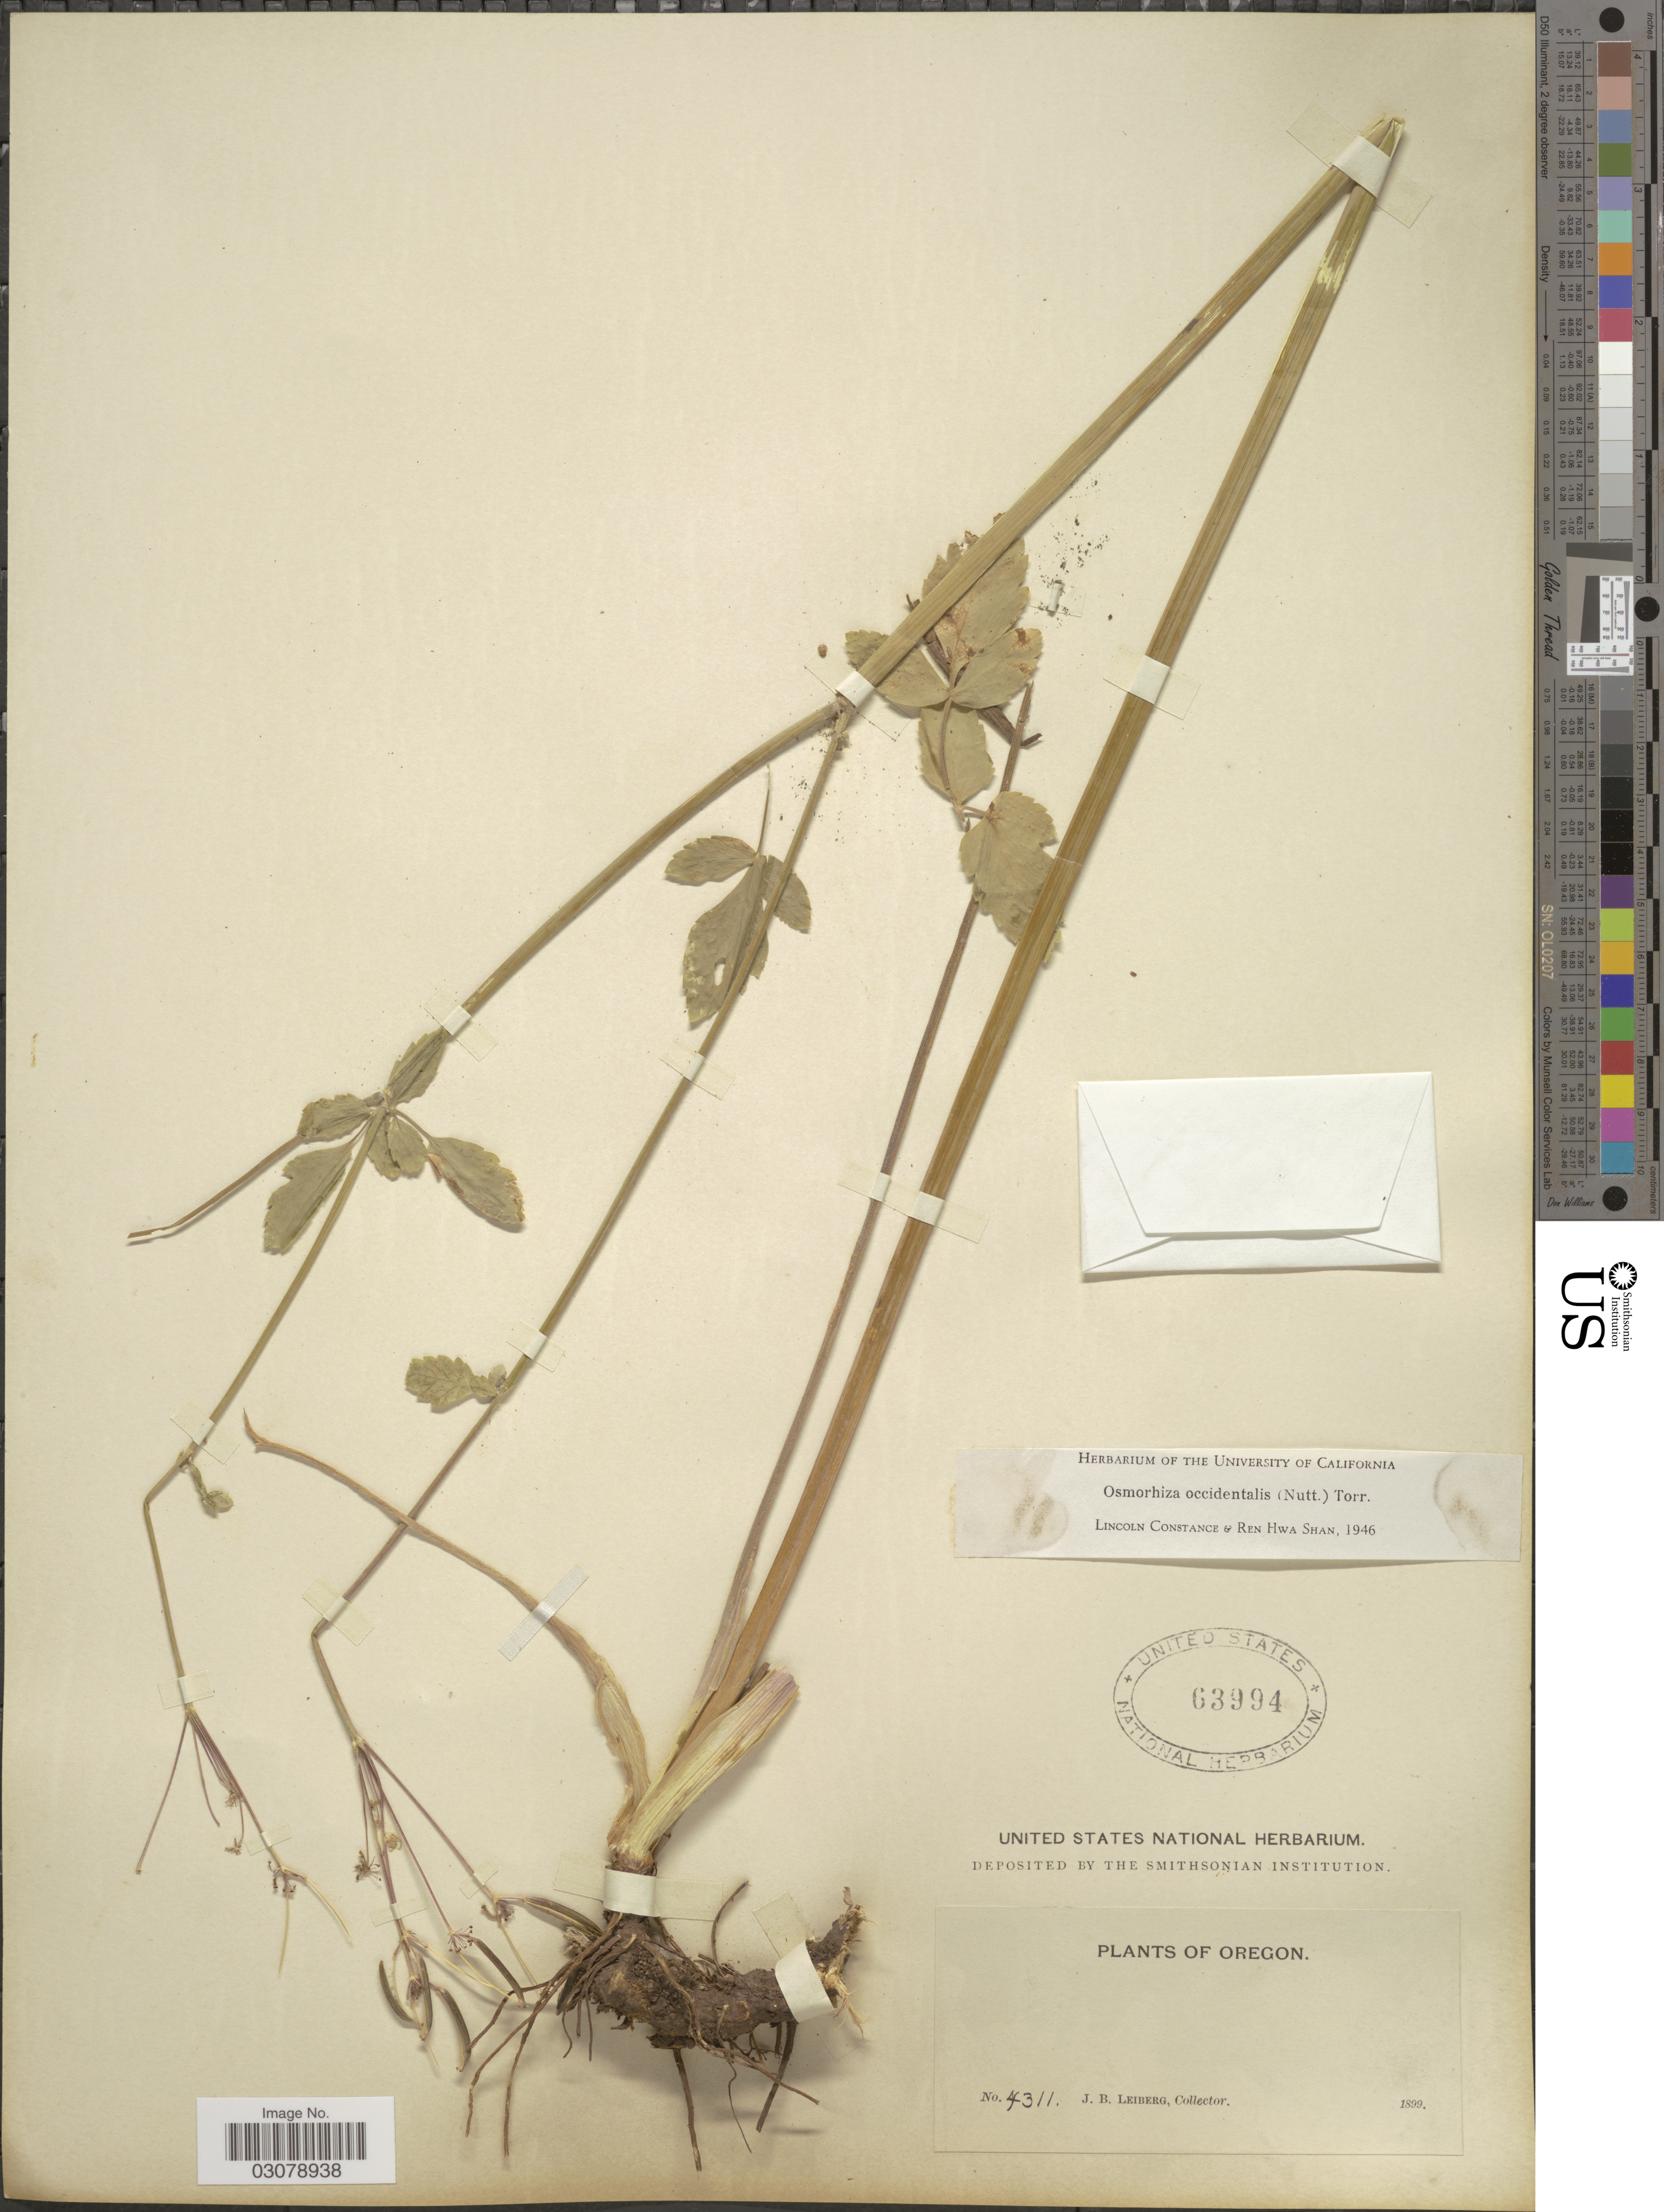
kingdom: Plantae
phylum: Tracheophyta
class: Magnoliopsida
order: Apiales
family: Apiaceae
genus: Osmorhiza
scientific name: Osmorhiza occidentalis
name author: (Nutt.) Torr.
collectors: J. B. Leiberg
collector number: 4311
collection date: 1899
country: United States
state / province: Oregon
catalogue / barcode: US 63994